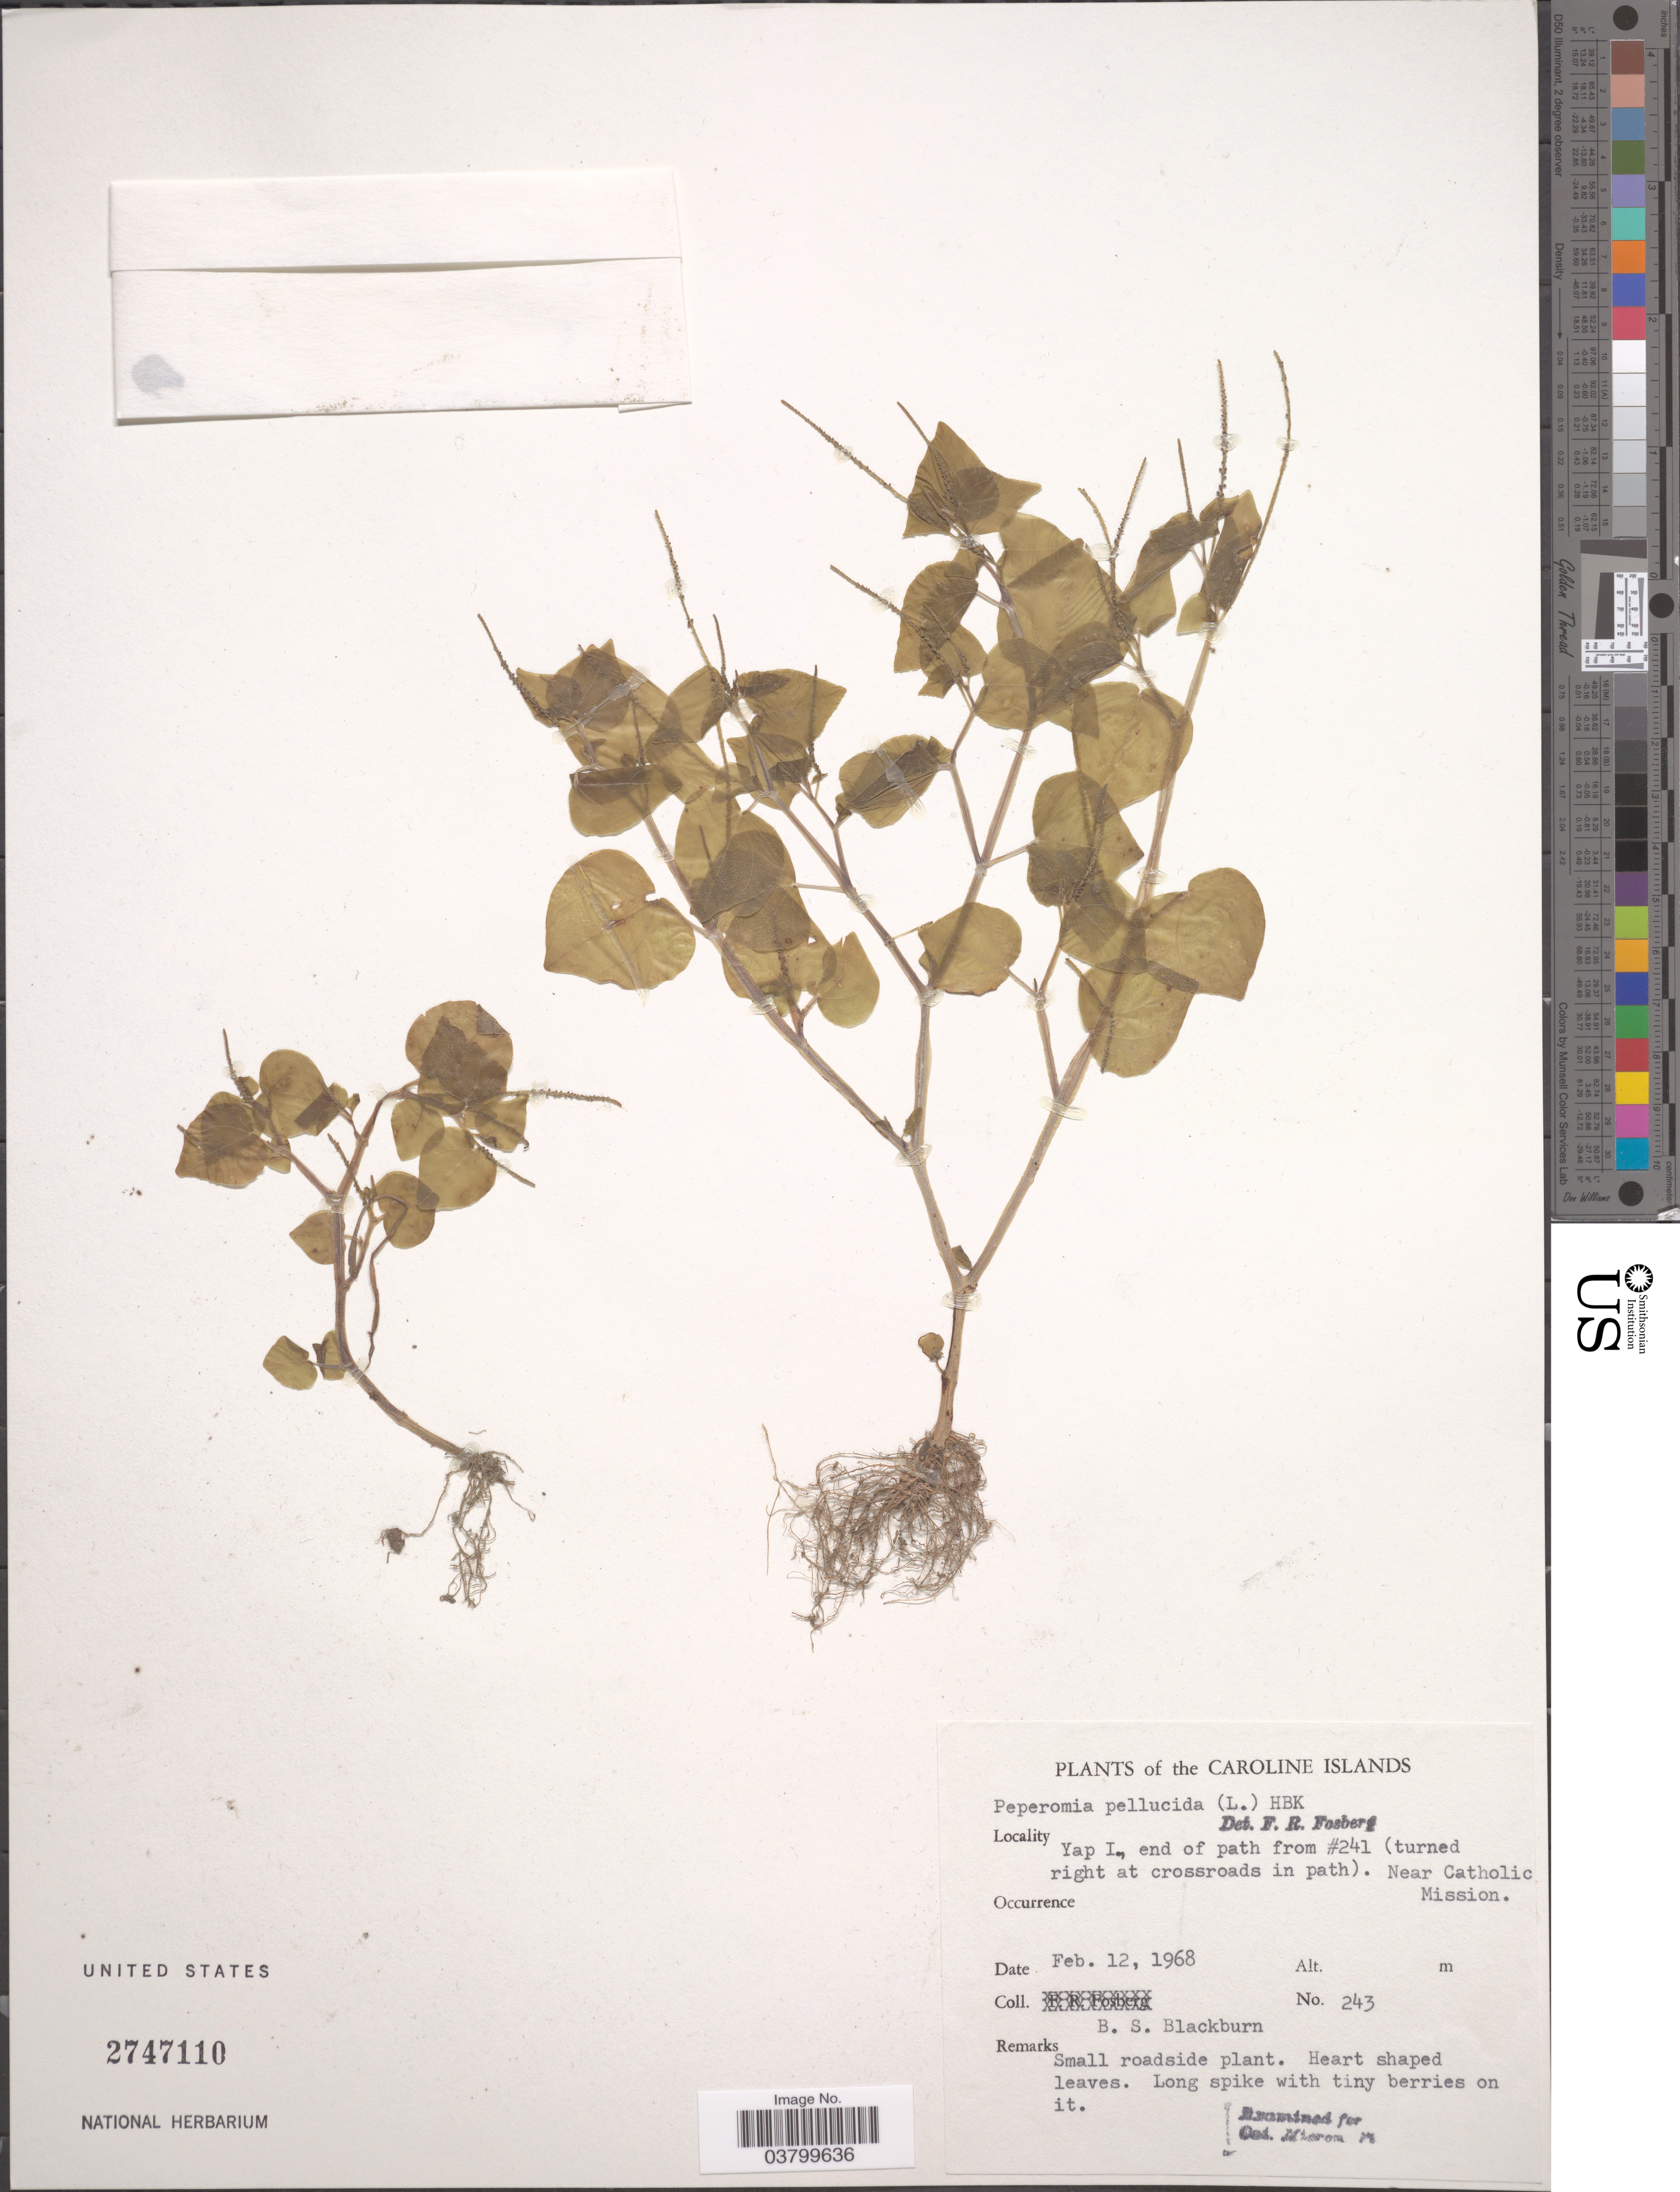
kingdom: Plantae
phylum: Tracheophyta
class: Magnoliopsida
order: Piperales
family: Piperaceae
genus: Peperomia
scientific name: Peperomia pellucida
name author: (L.) Kunth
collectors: B. S. Blackburn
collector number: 243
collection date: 1968-02-12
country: Micronesia, Federated States of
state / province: Yap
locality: The Caroline Islands. Yap I, end of path from #241 (turned right at crossroads in path). Near Catholic Mission.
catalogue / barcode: US 2747110